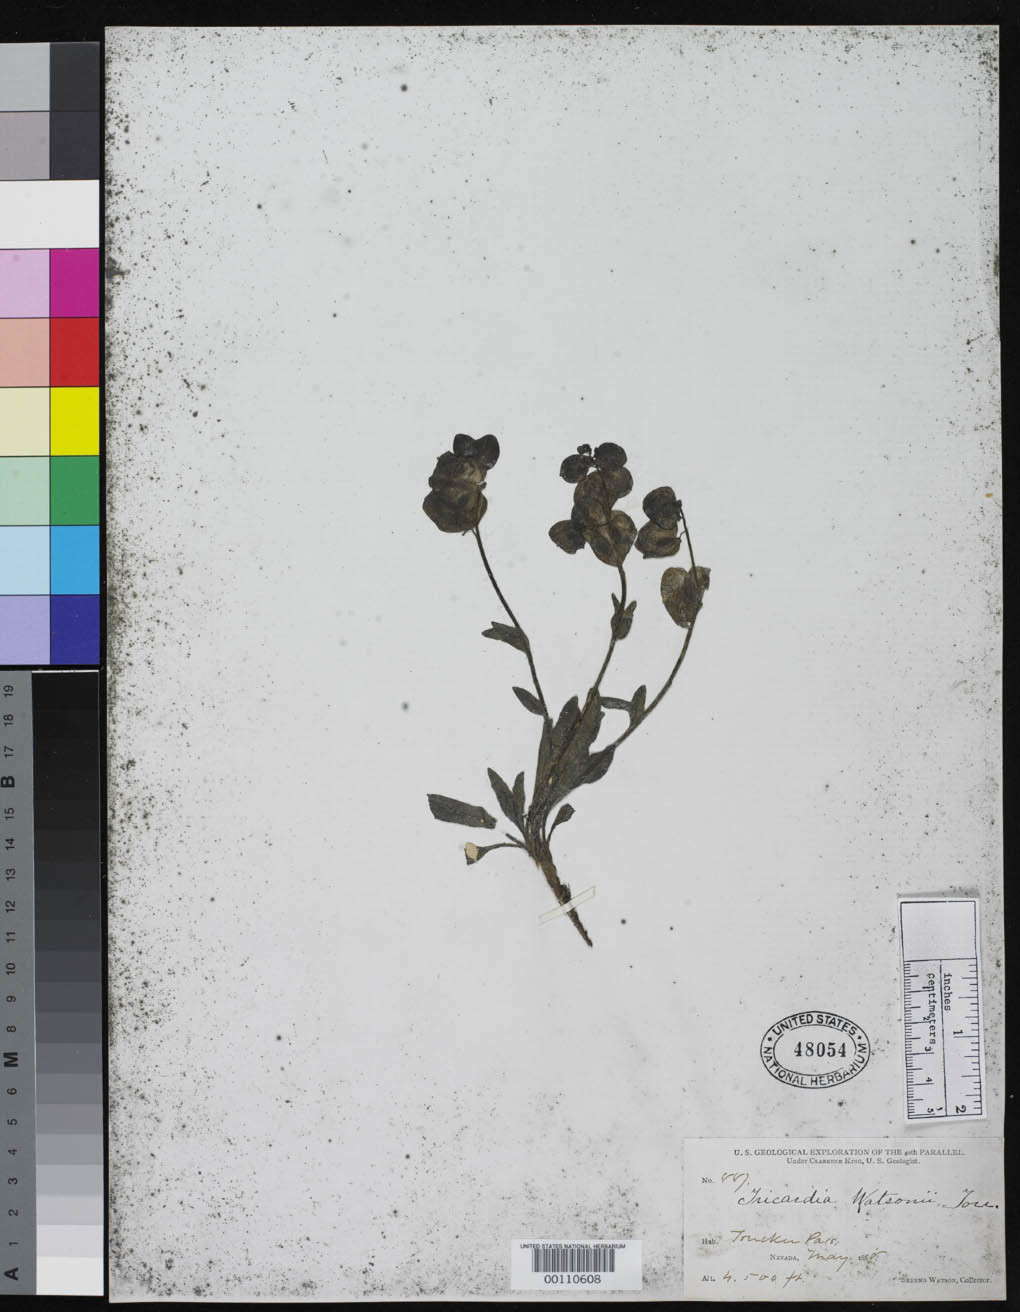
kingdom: Plantae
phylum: Tracheophyta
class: Magnoliopsida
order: Boraginales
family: Hydrophyllaceae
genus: Tricardia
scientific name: Tricardia watsonii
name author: Torr. ex S. Watson in C. King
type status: Isolectotype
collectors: S. Watson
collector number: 887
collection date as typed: May 1868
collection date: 1868-05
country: United States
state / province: Nevada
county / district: Washoe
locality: Truckee Pass.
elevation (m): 1372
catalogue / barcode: US 48054